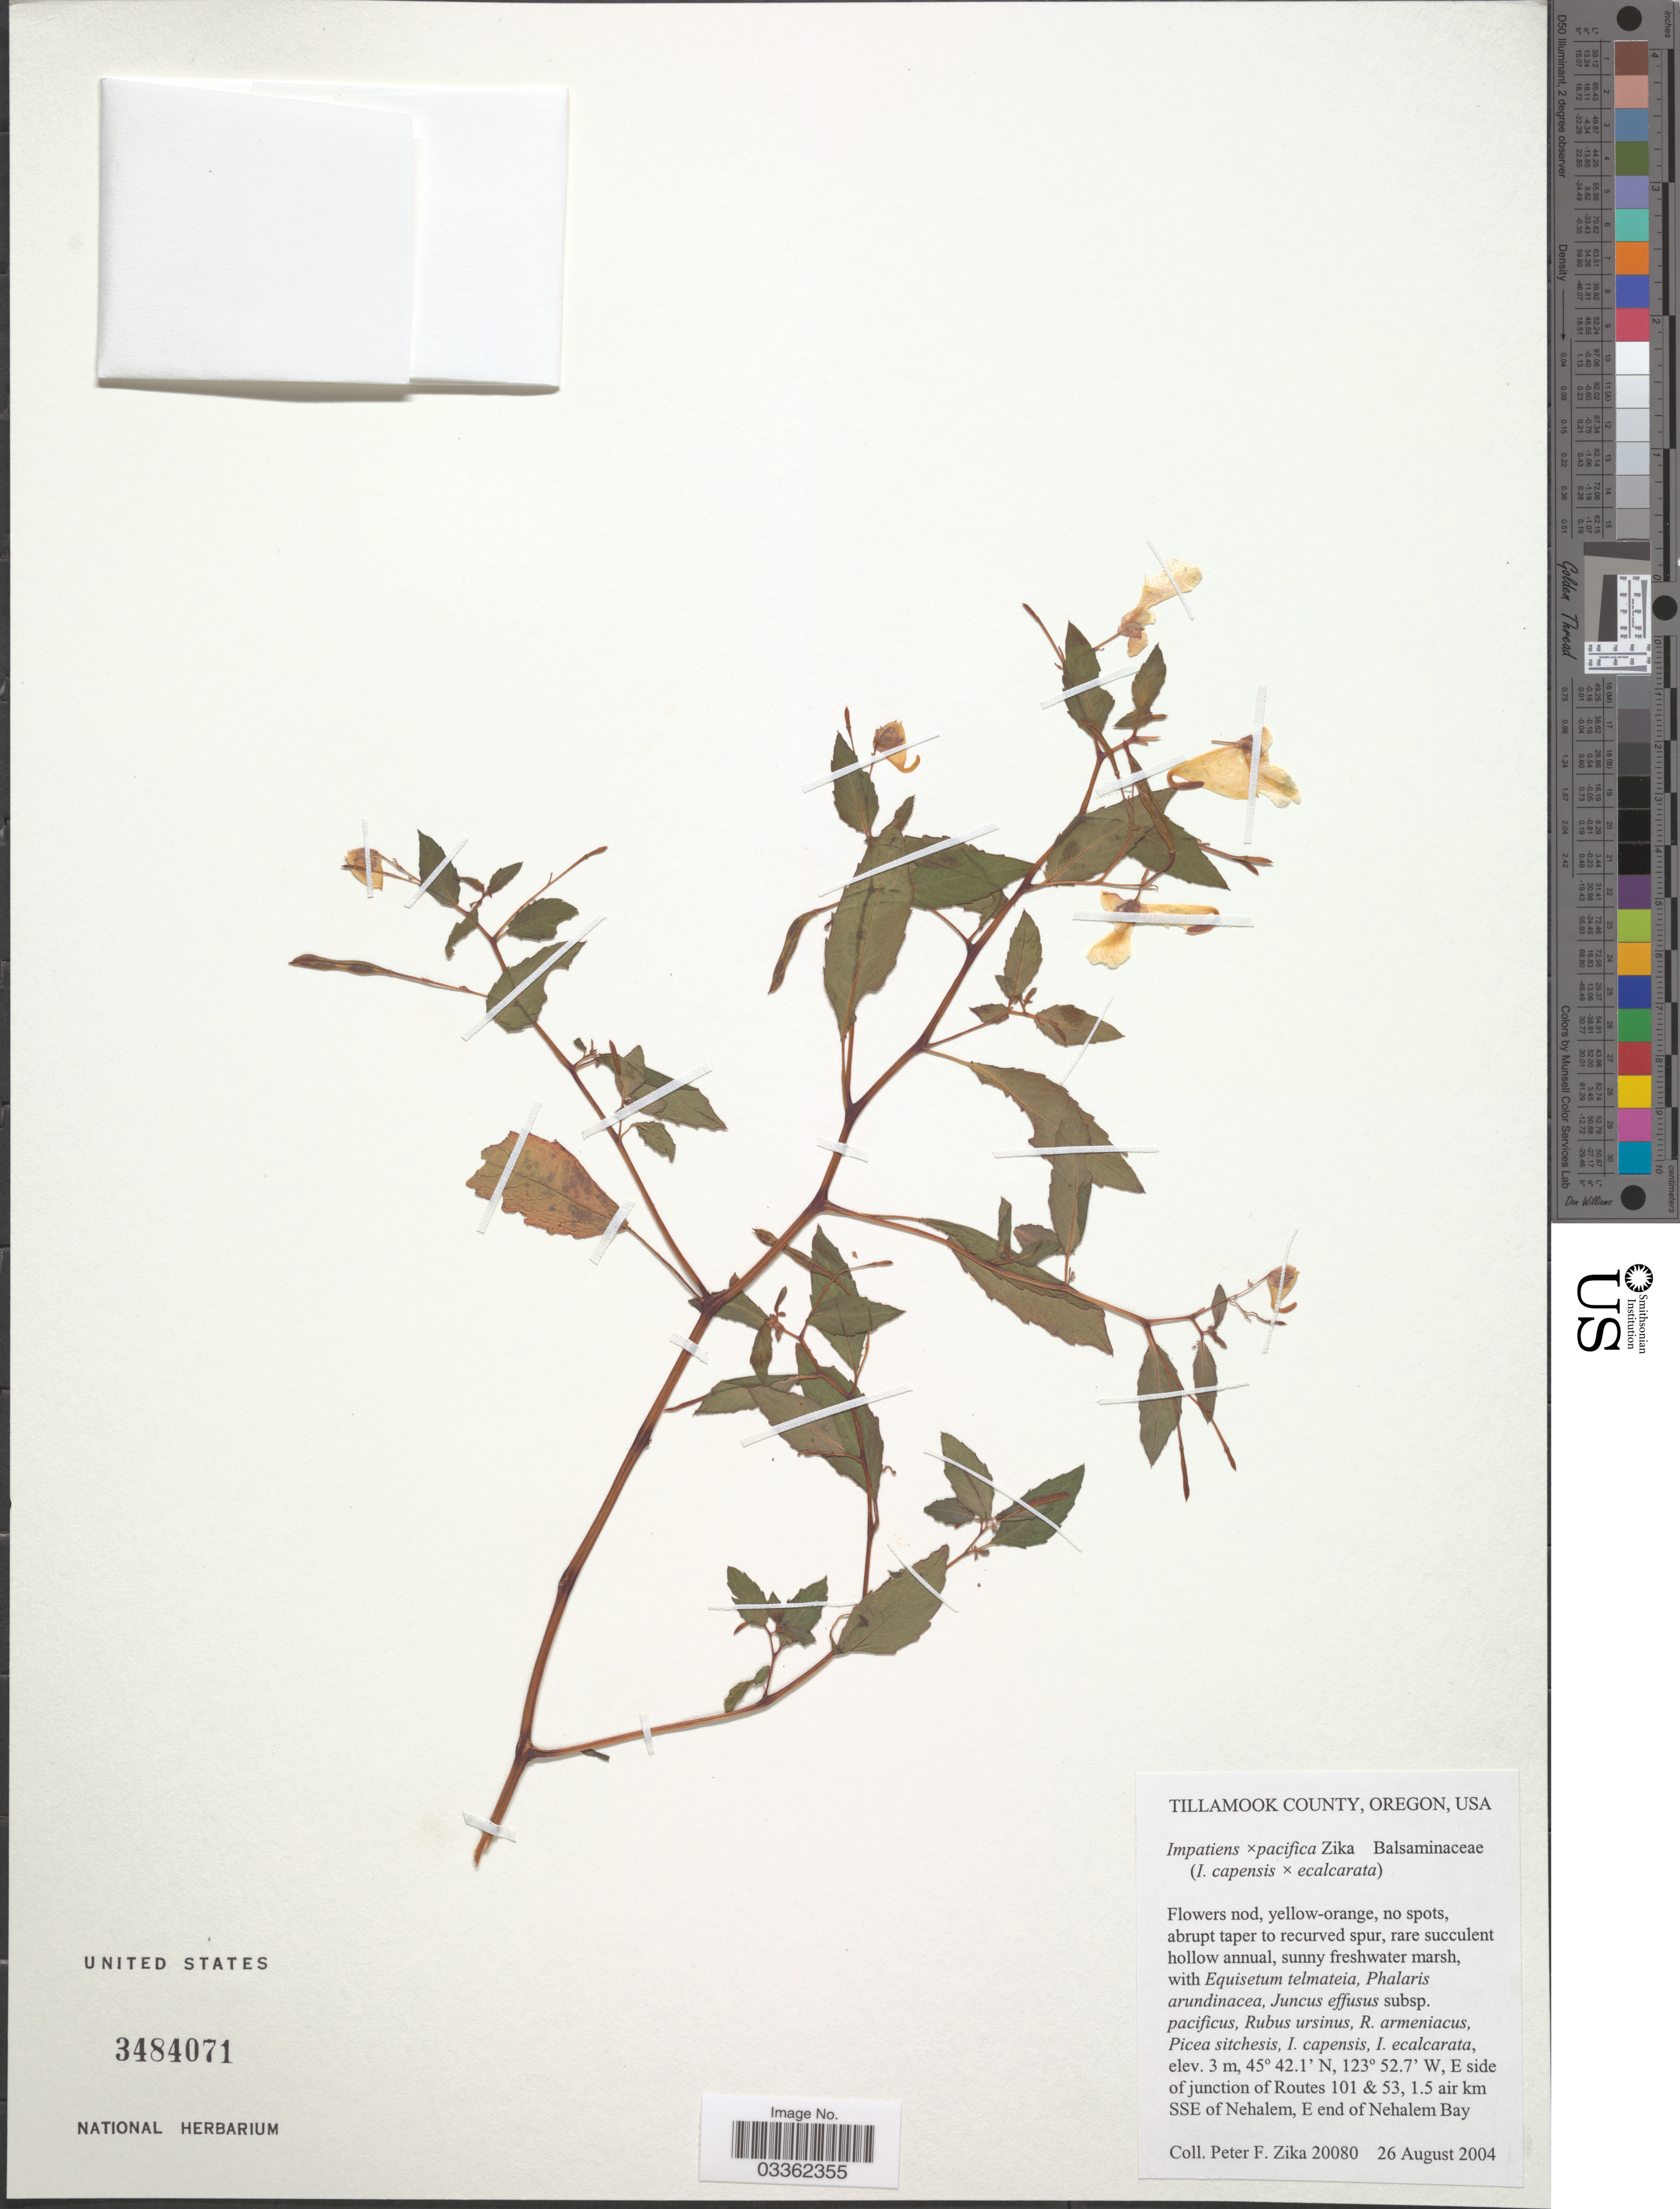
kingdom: Plantae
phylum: Tracheophyta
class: Magnoliopsida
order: Ericales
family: Balsaminaceae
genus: Impatiens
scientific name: Impatiens x pacifica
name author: Zika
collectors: P. F. Zika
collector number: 20080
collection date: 2004-08-26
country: United States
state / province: Oregon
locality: Tillamook County, E side of junction of Routes 101 & 53, 1.5 air km SSE of Nehalem, E end of Nehalem Bay.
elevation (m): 3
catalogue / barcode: US 3484071